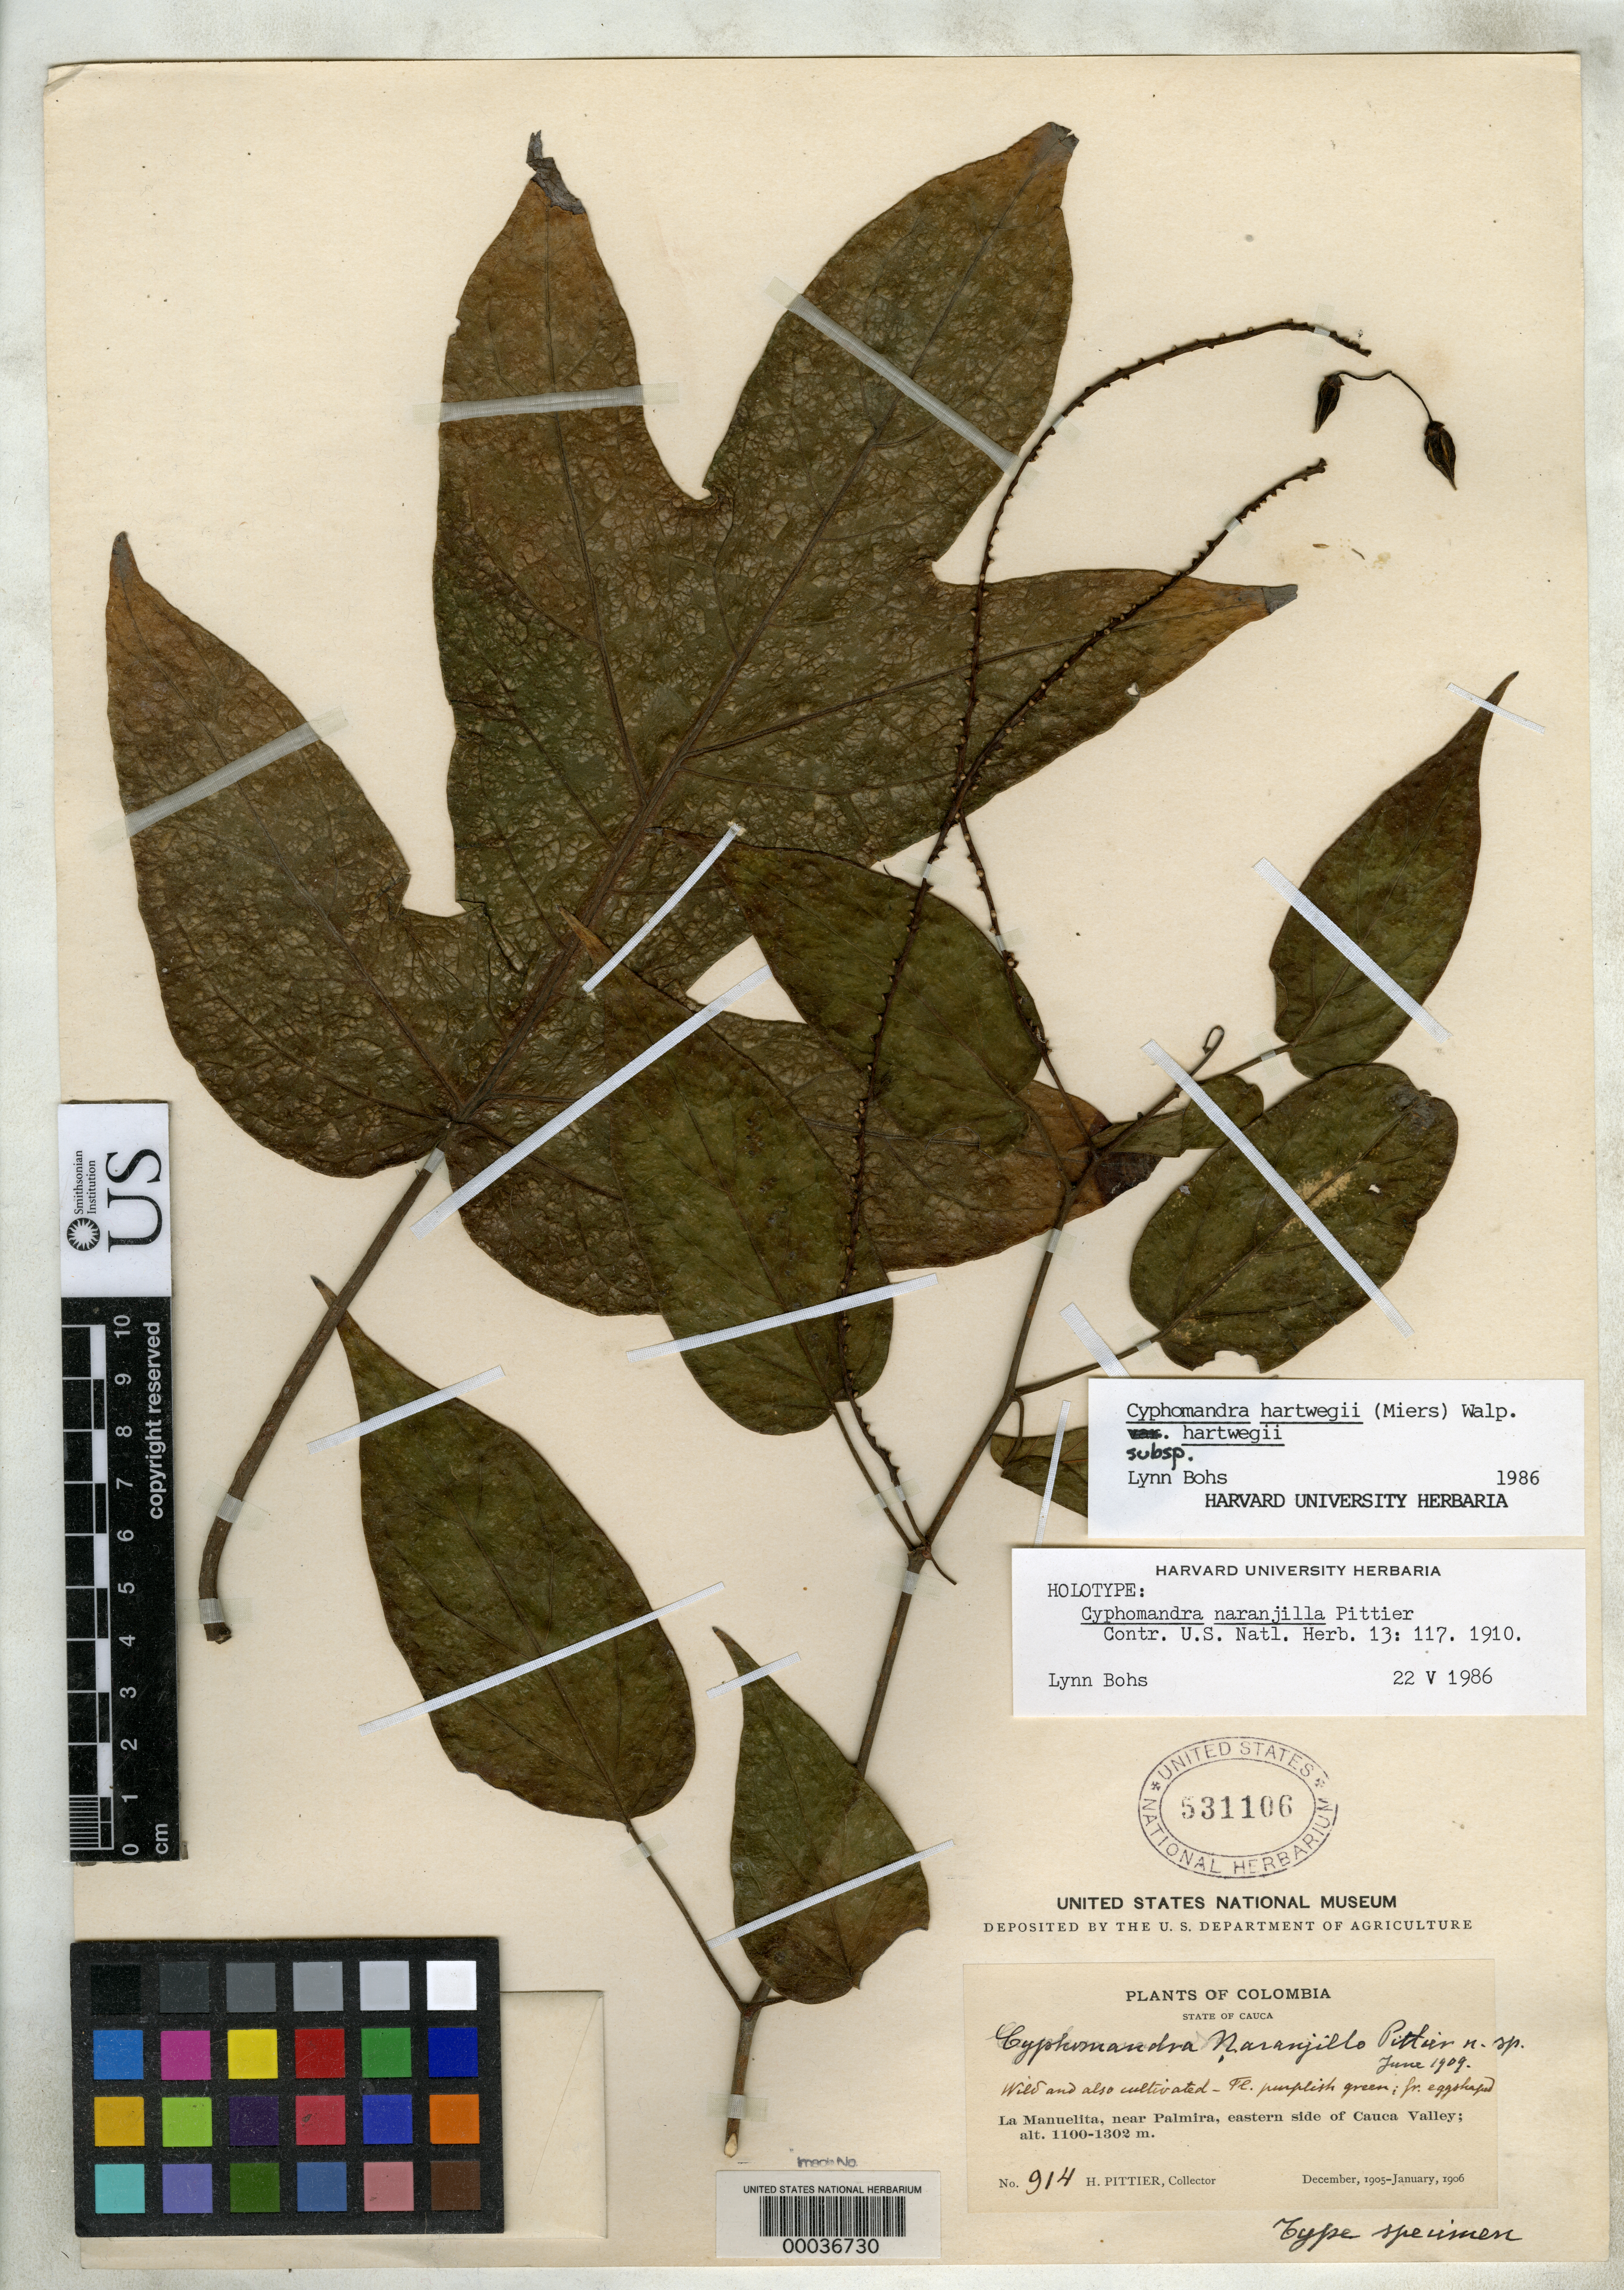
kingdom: Plantae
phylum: Tracheophyta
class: Magnoliopsida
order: Solanales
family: Solanaceae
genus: Cyphomandra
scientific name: Cyphomandra naranjilla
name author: Pittier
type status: Holotype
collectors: H. F. Pittier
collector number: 914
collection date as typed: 02 Jan 1906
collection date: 1906-01-02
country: Colombia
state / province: Valle del Cauca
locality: Cauca Valley, La Manuelita near Palmira.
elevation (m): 1200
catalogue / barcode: US 531106